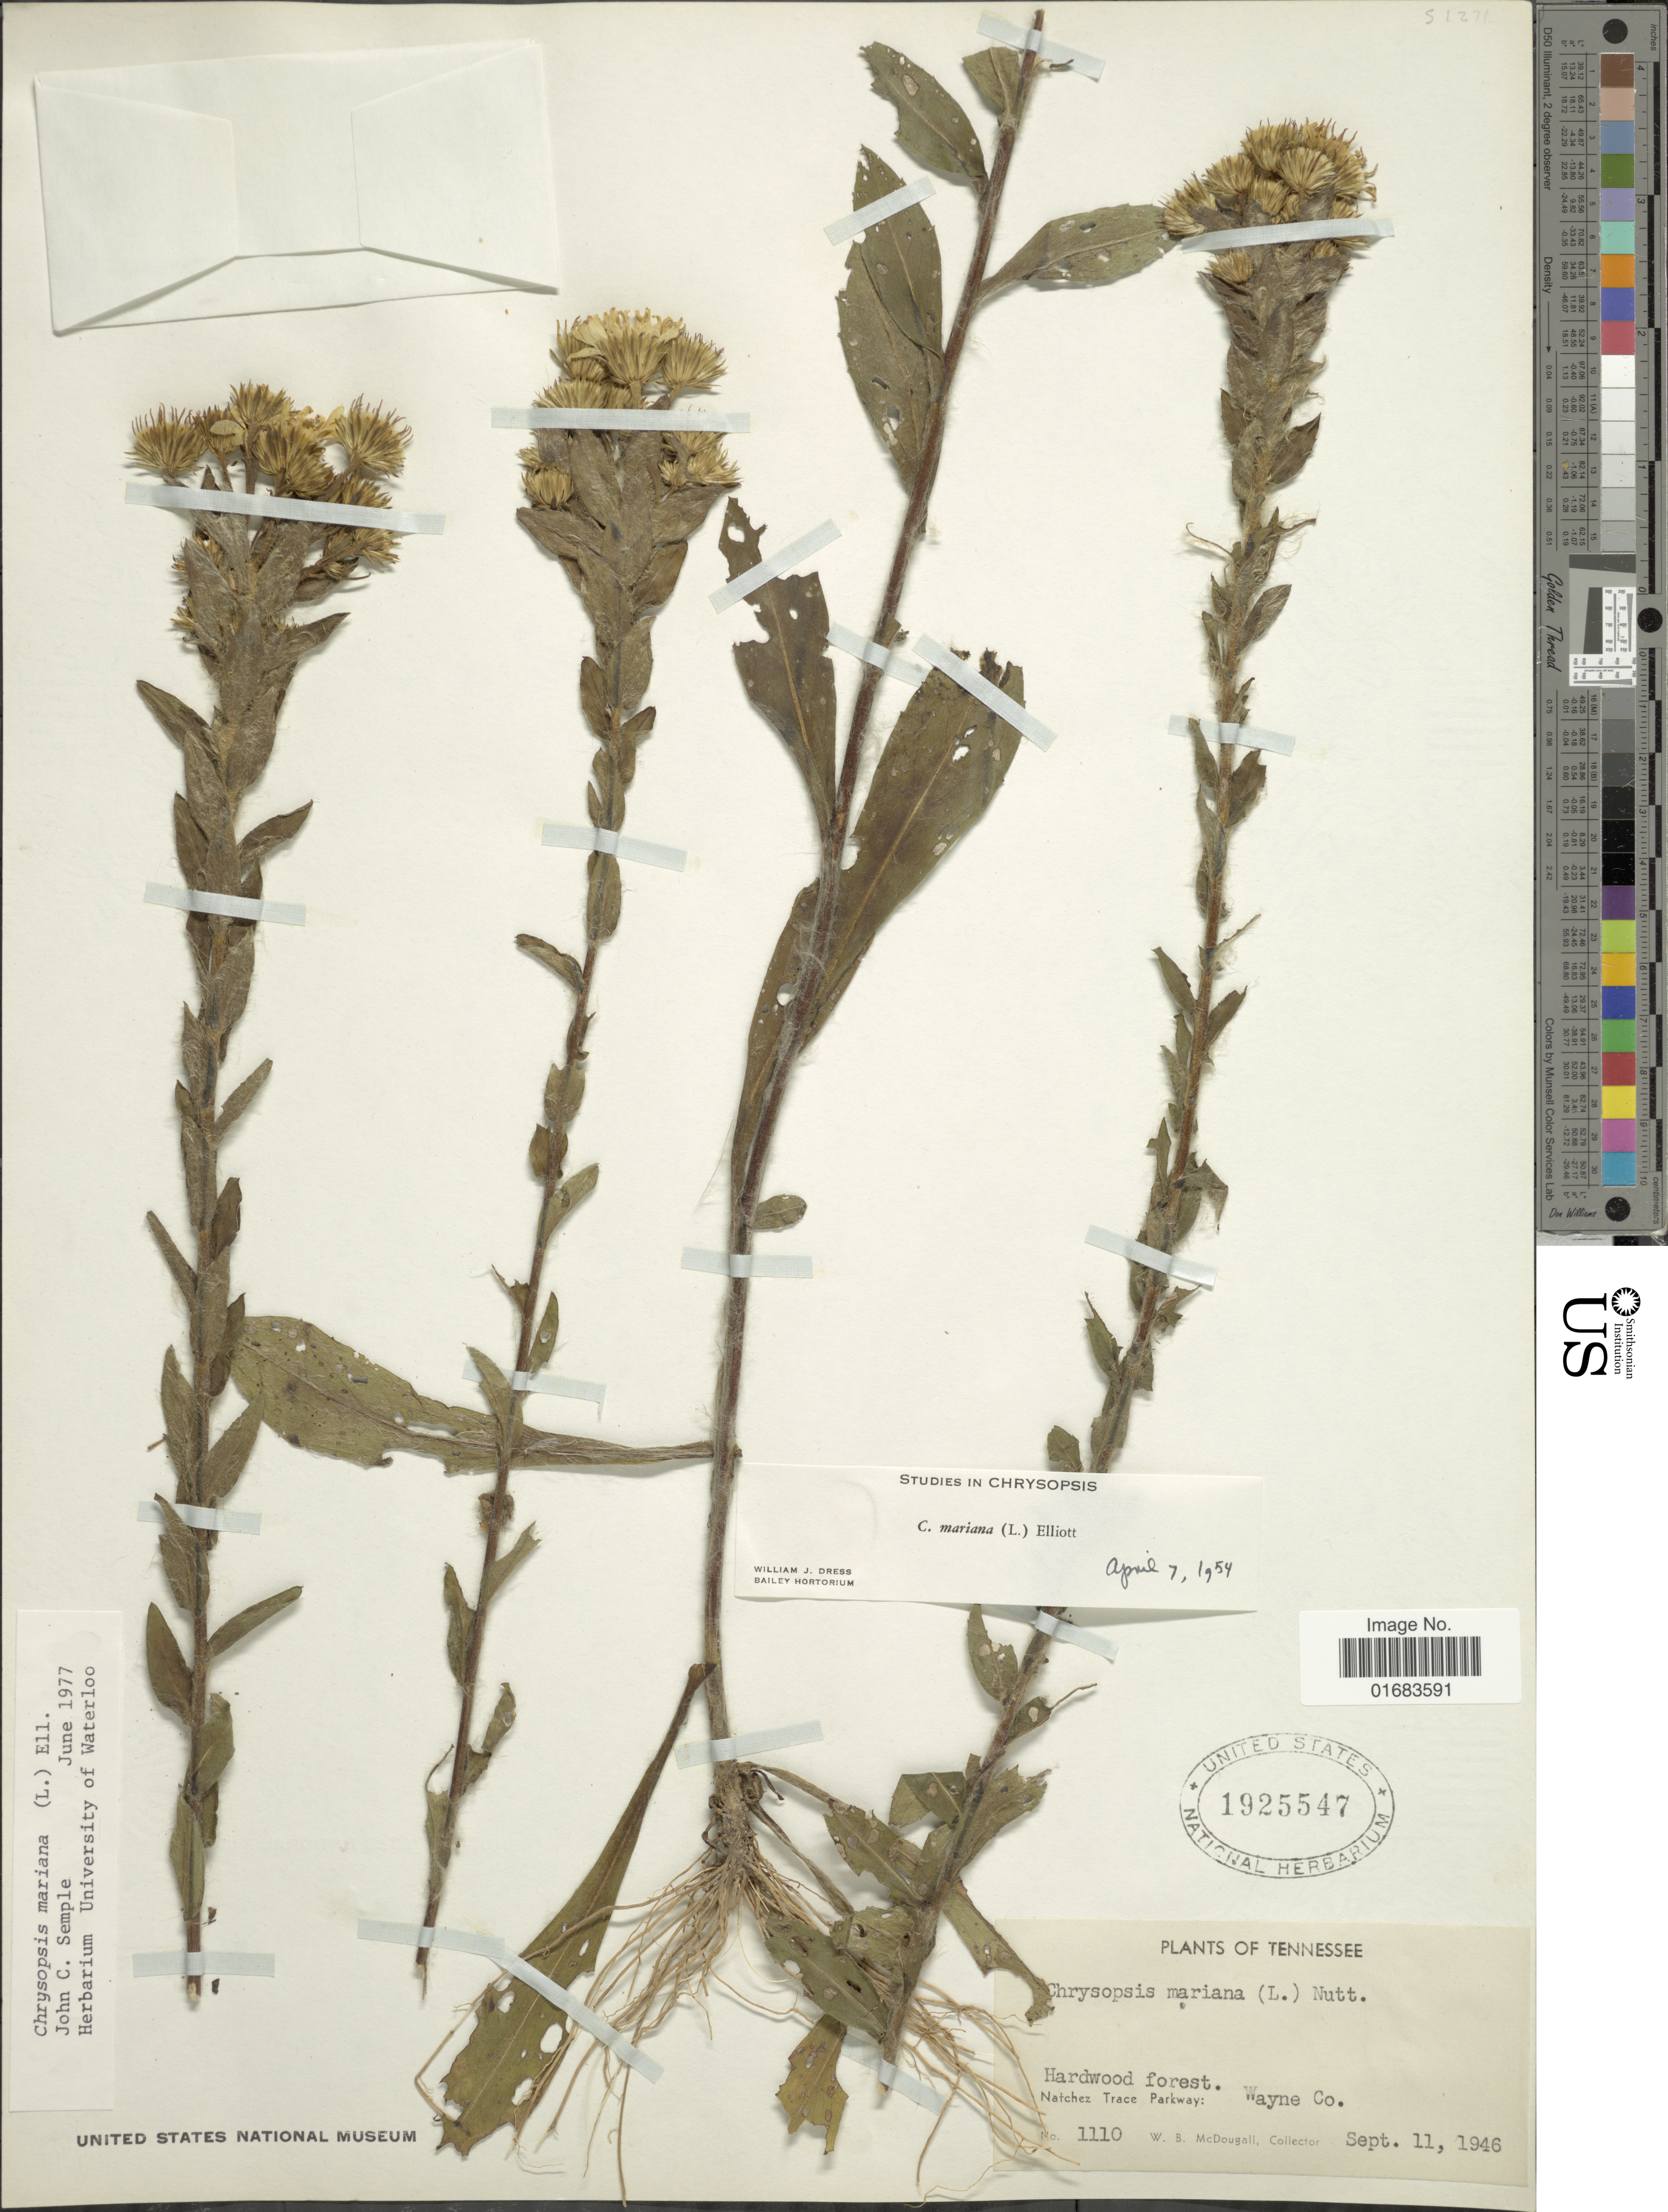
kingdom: Plantae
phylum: Tracheophyta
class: Magnoliopsida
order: Asterales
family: Asteraceae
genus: Chrysopsis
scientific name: Chrysopsis mariana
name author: (L.) Elliott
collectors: W. B. McDougall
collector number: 1110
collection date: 1946-09-11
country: United States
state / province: Tennessee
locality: Hardwood Forest, Natchez Trace Parkway, Wayne Co.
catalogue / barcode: US 1925547